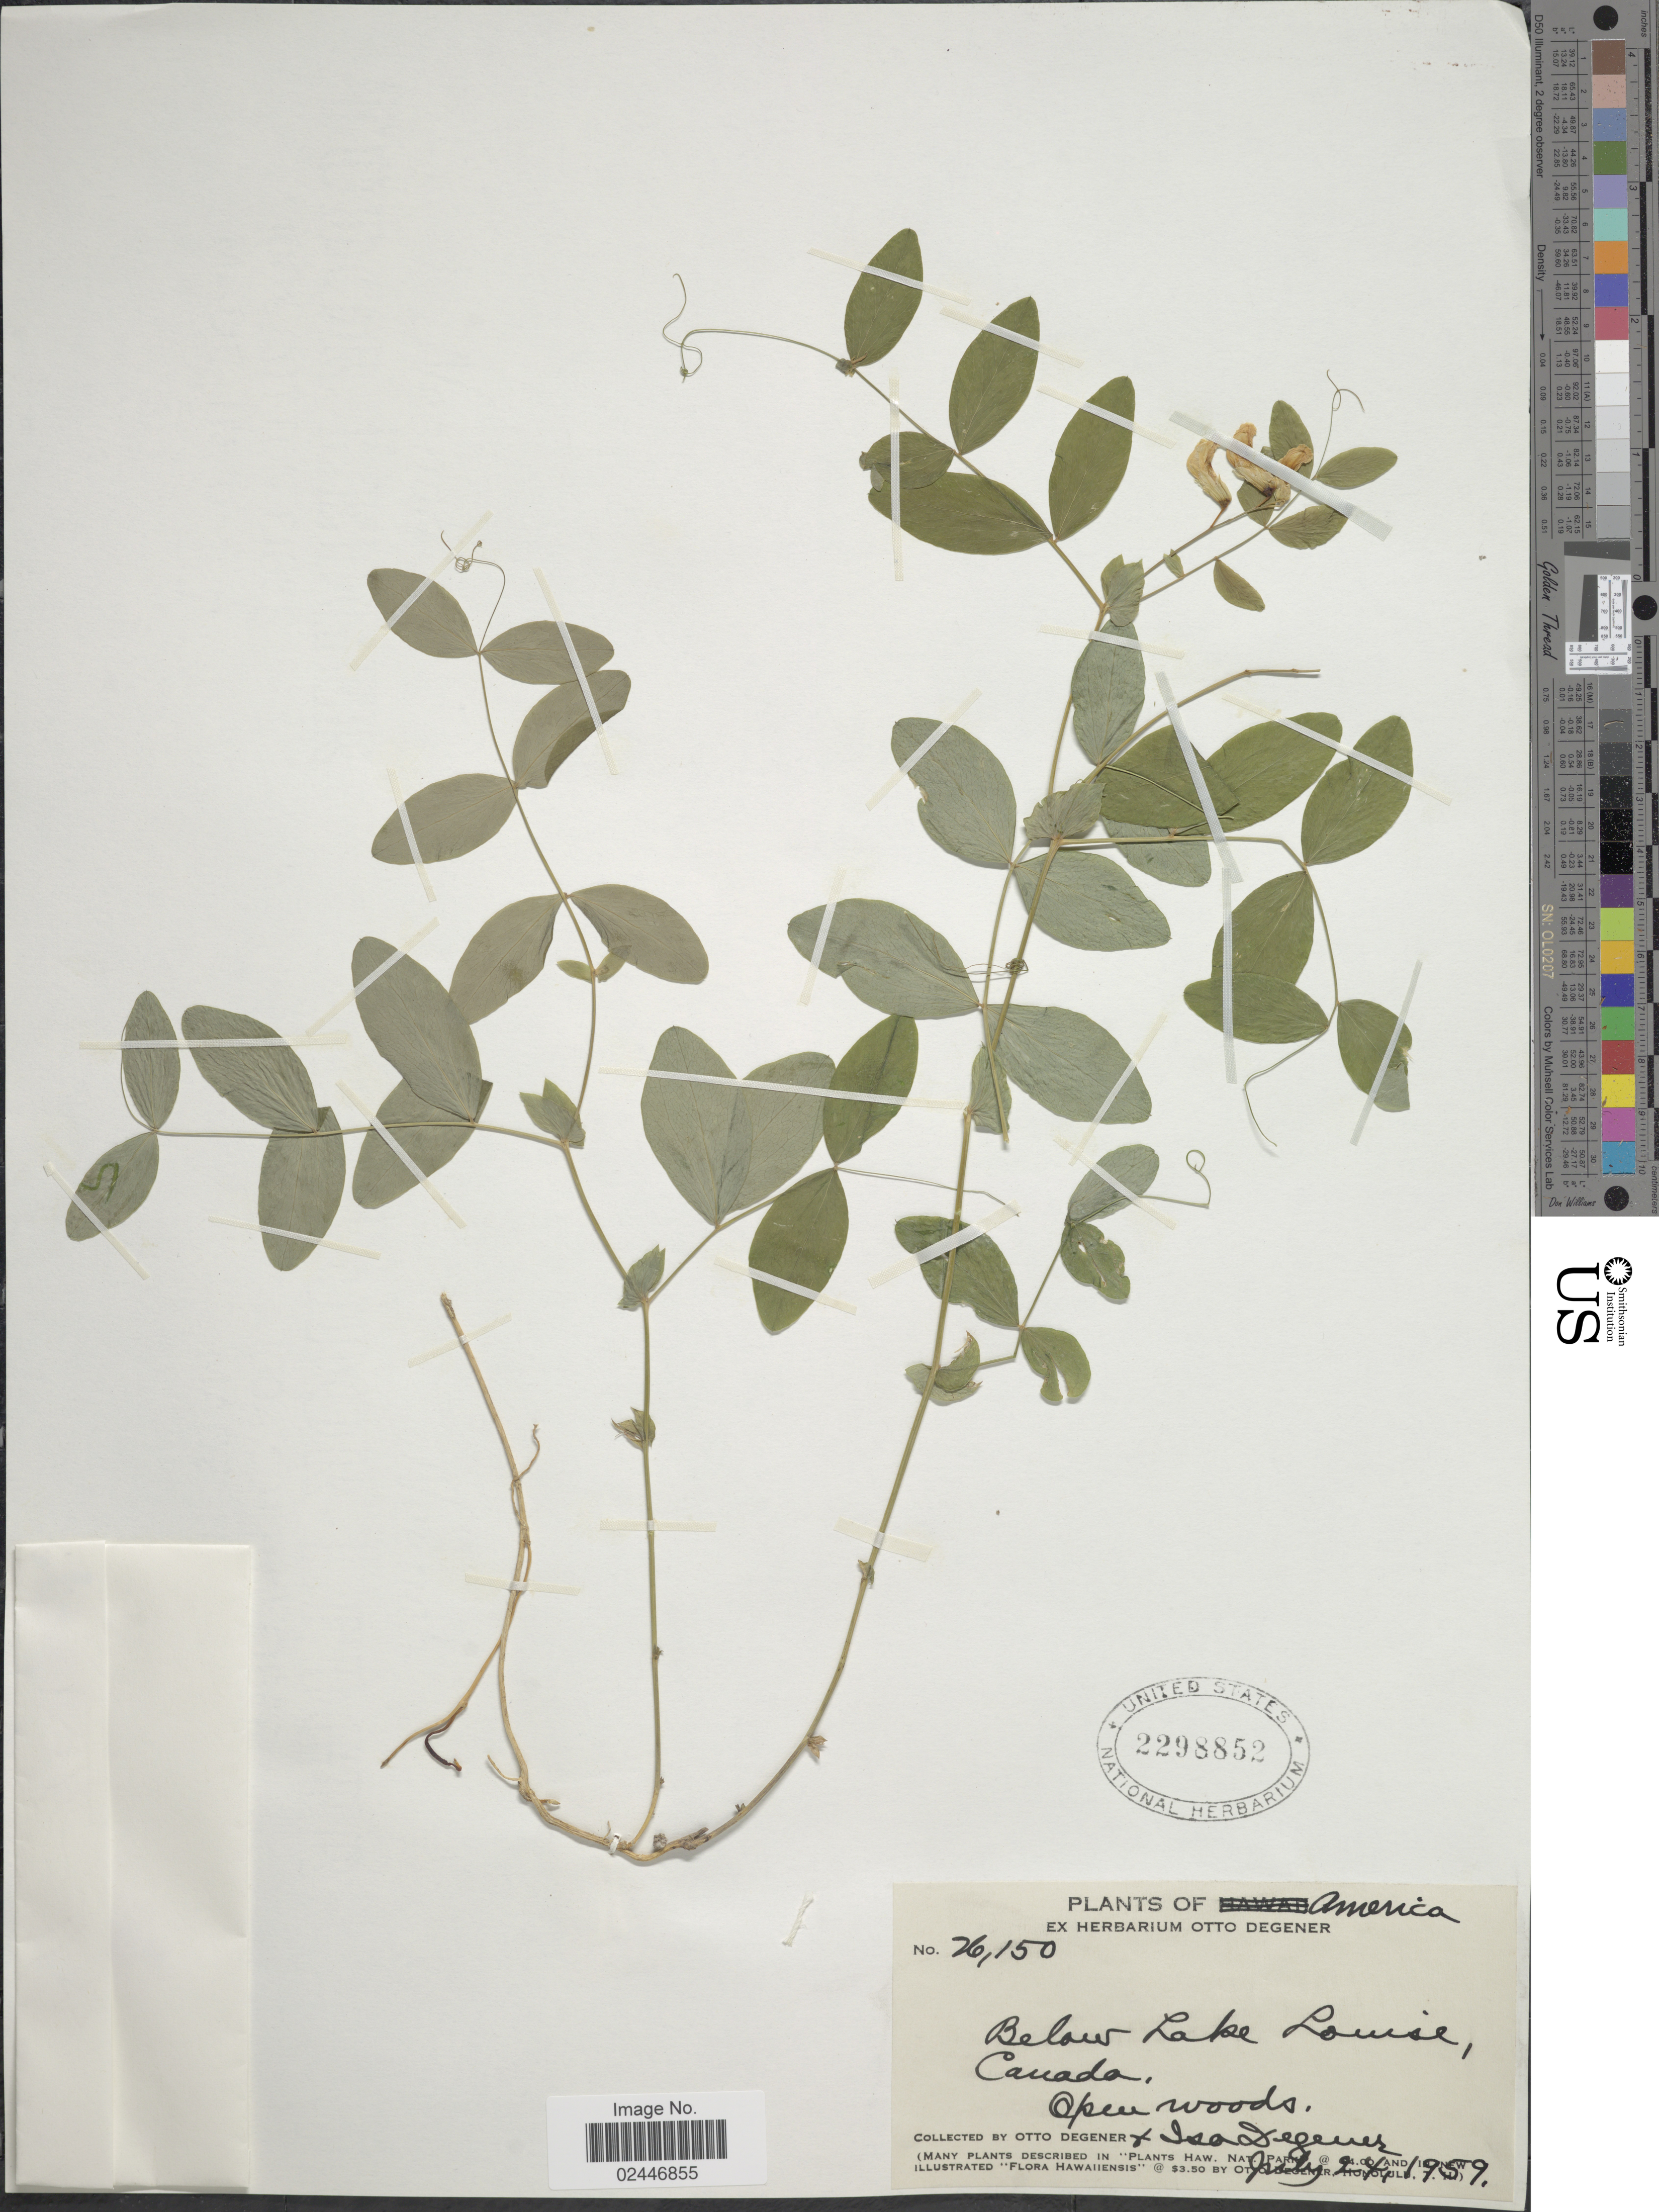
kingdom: Plantae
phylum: Tracheophyta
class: Magnoliopsida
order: Fabales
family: Fabaceae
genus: Vicia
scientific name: Vicia sp.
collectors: O. Degener & I. Degener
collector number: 26150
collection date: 1959-07-24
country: Canada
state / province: Alberta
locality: Below Lake Louise, open woods.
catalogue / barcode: US 2298852